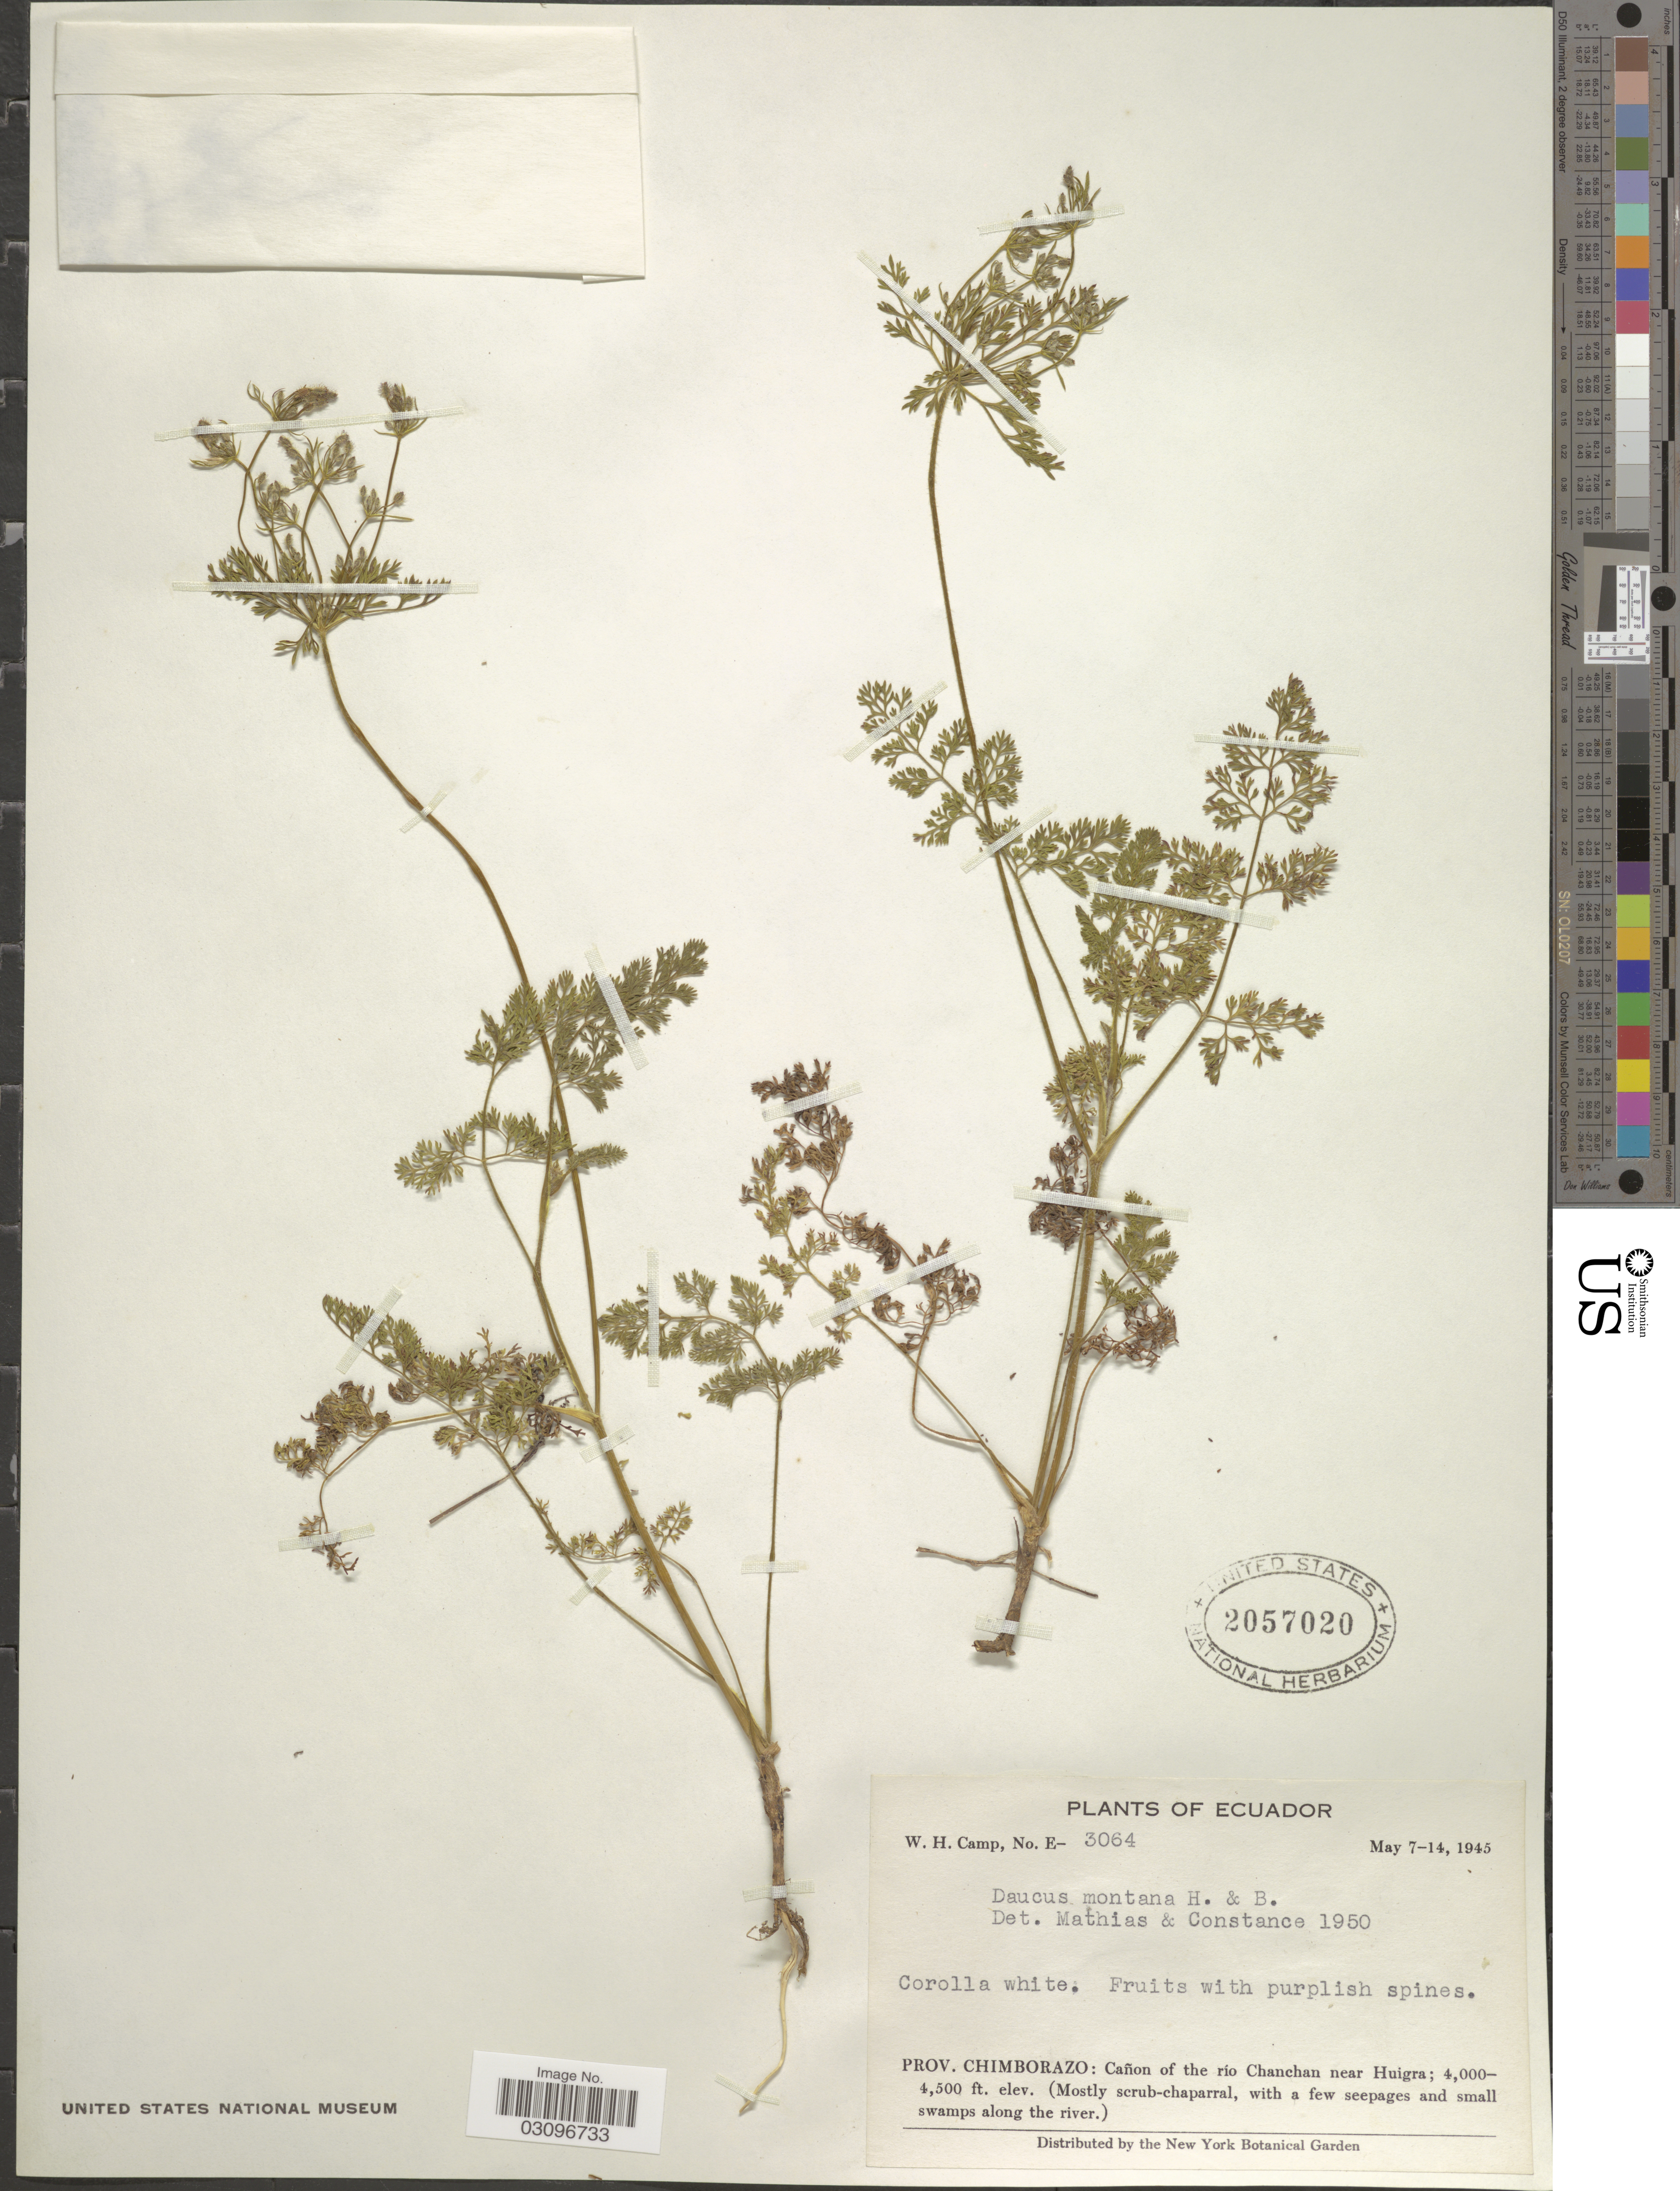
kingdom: Plantae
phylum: Tracheophyta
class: Magnoliopsida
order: Apiales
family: Apiaceae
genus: Daucus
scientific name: Daucus montanus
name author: Humb. & Bonpl. ex Spreng.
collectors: W. H. Camp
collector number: E-3064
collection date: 1945-05-07/1945-05-14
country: Ecuador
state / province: Chimborazo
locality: Cañon of the río Chanchan near Huigra. (Mostly scrub-chaparral, with a few seepages and small swamps along the river.).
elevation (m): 1219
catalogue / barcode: US 2057020